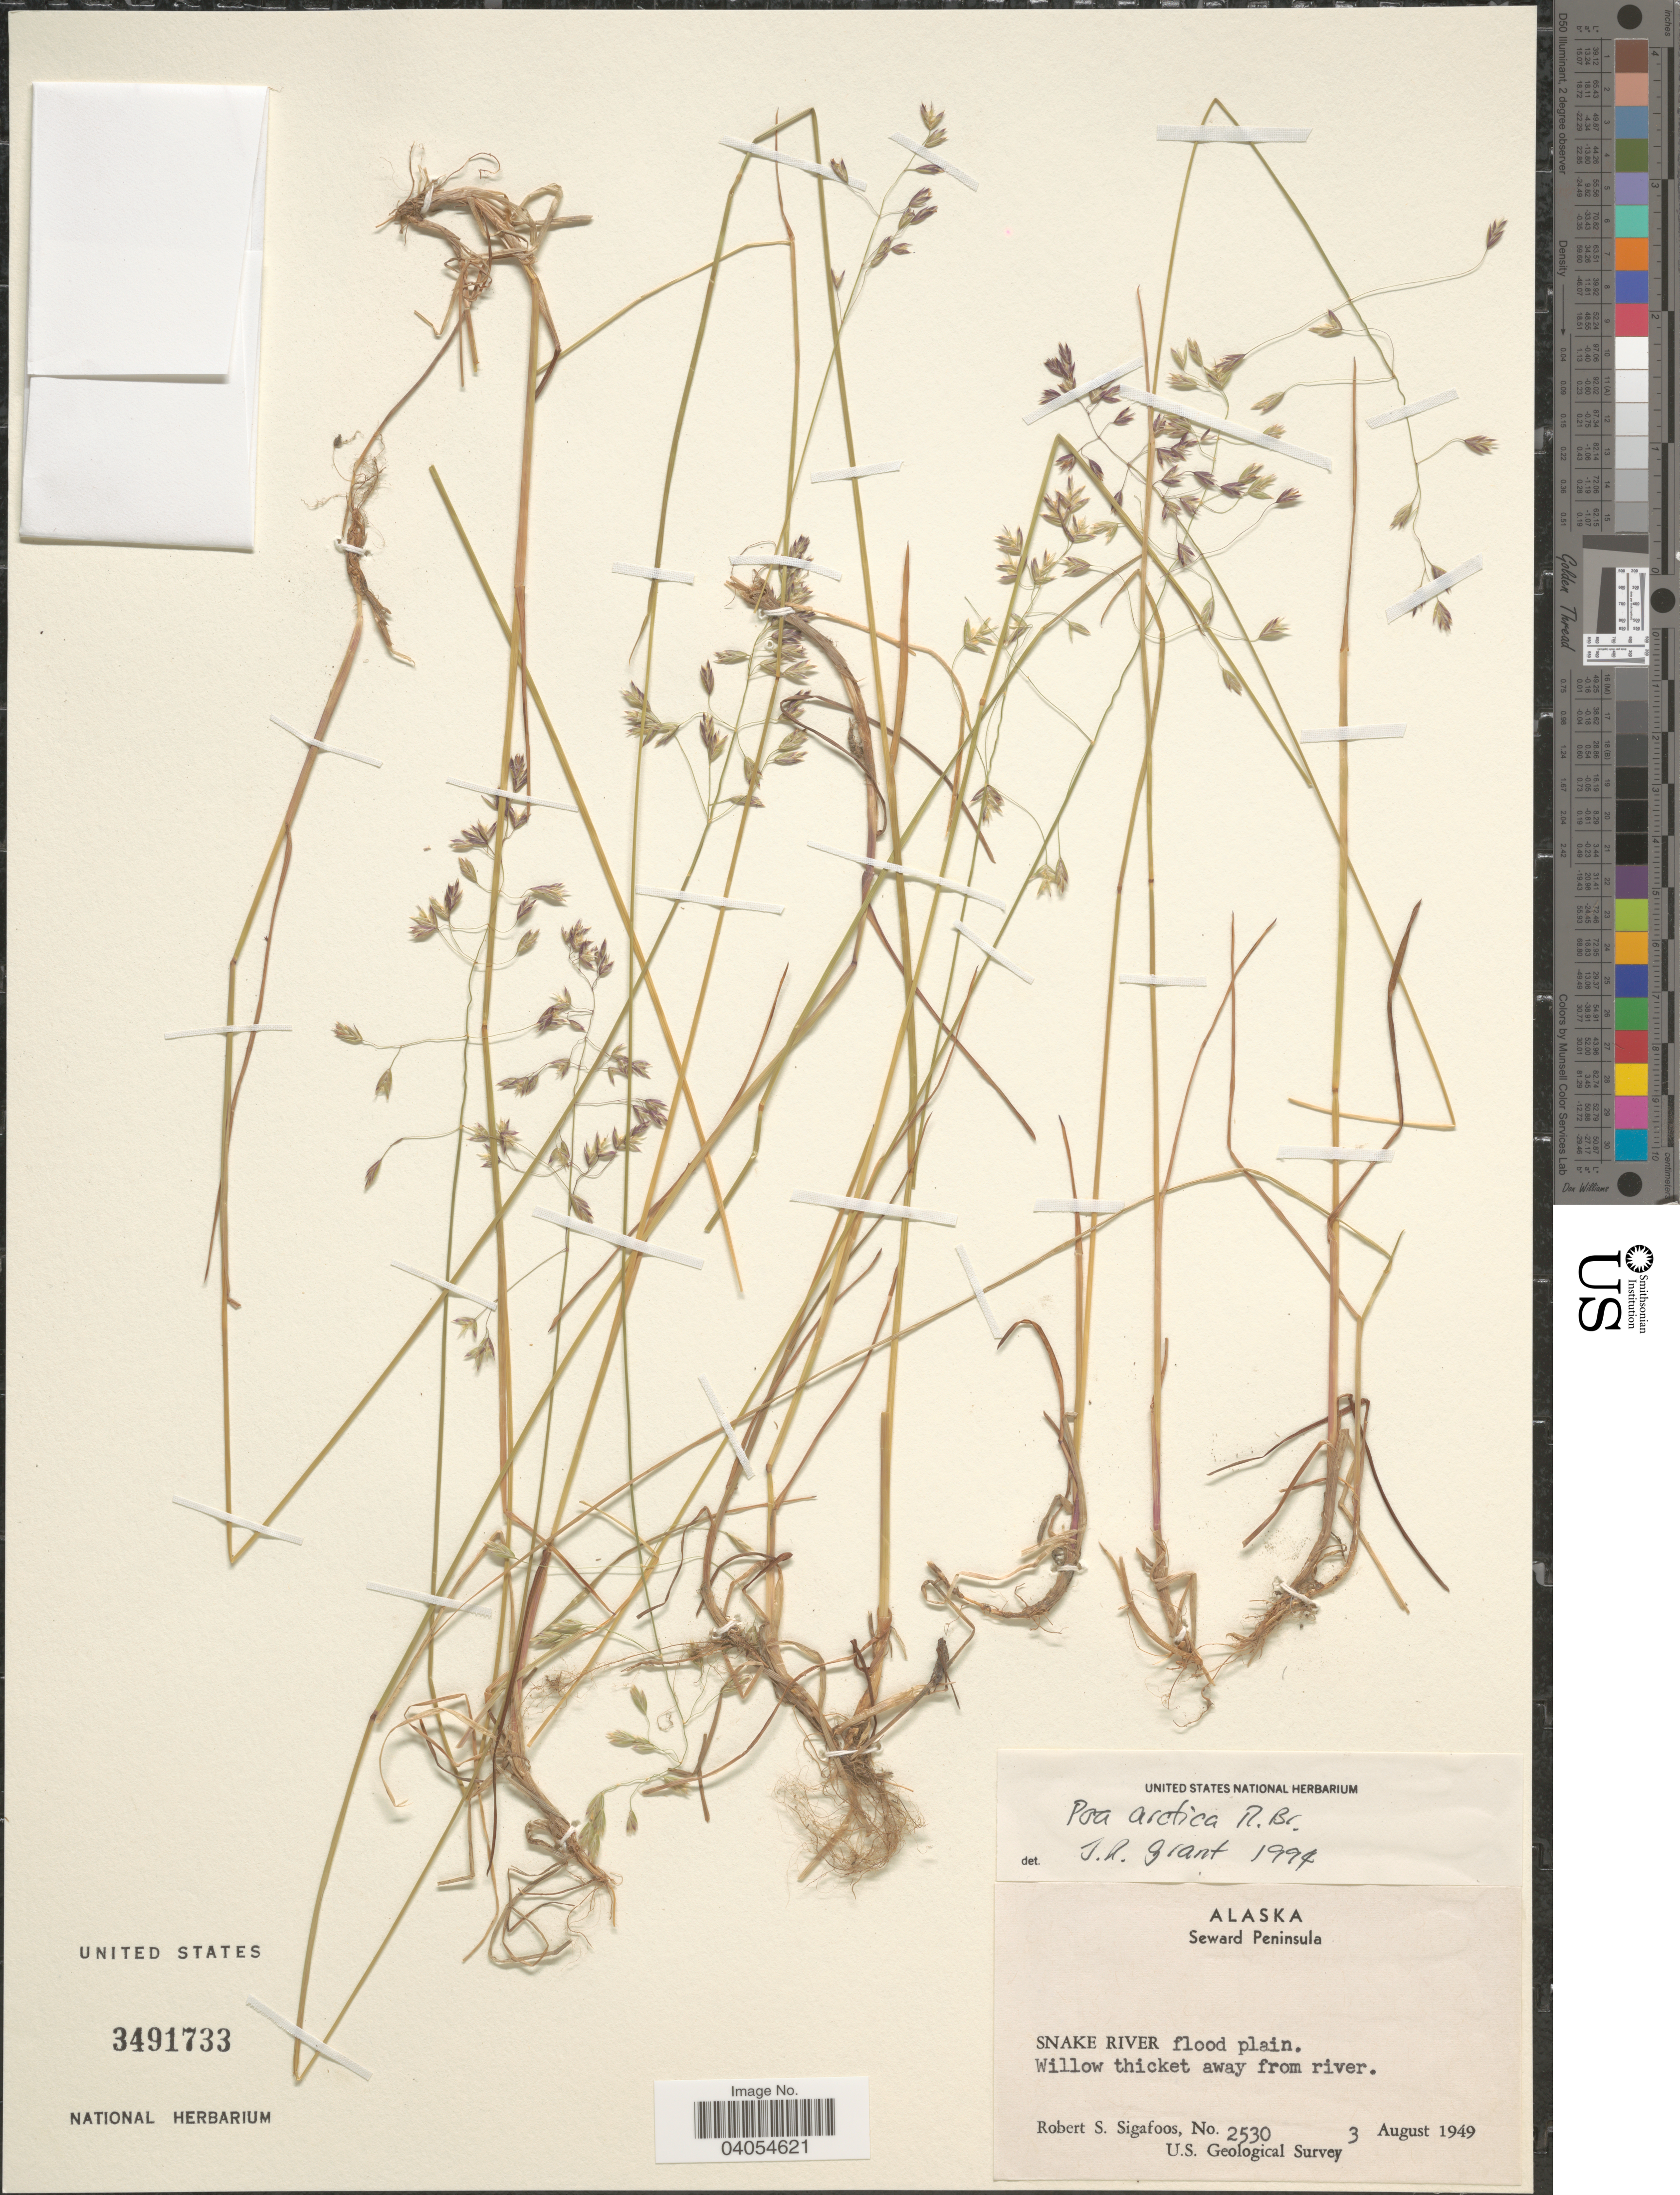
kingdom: Plantae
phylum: Tracheophyta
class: Liliopsida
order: Poales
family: Poaceae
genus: Poa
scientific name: Poa arctica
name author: R. Br.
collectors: R. Sigafoos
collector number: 2530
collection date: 1949-08-03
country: United States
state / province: Alaska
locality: Seward Peninsula. Snake River flood plain. Willow thicket away from river.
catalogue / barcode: US 3491733